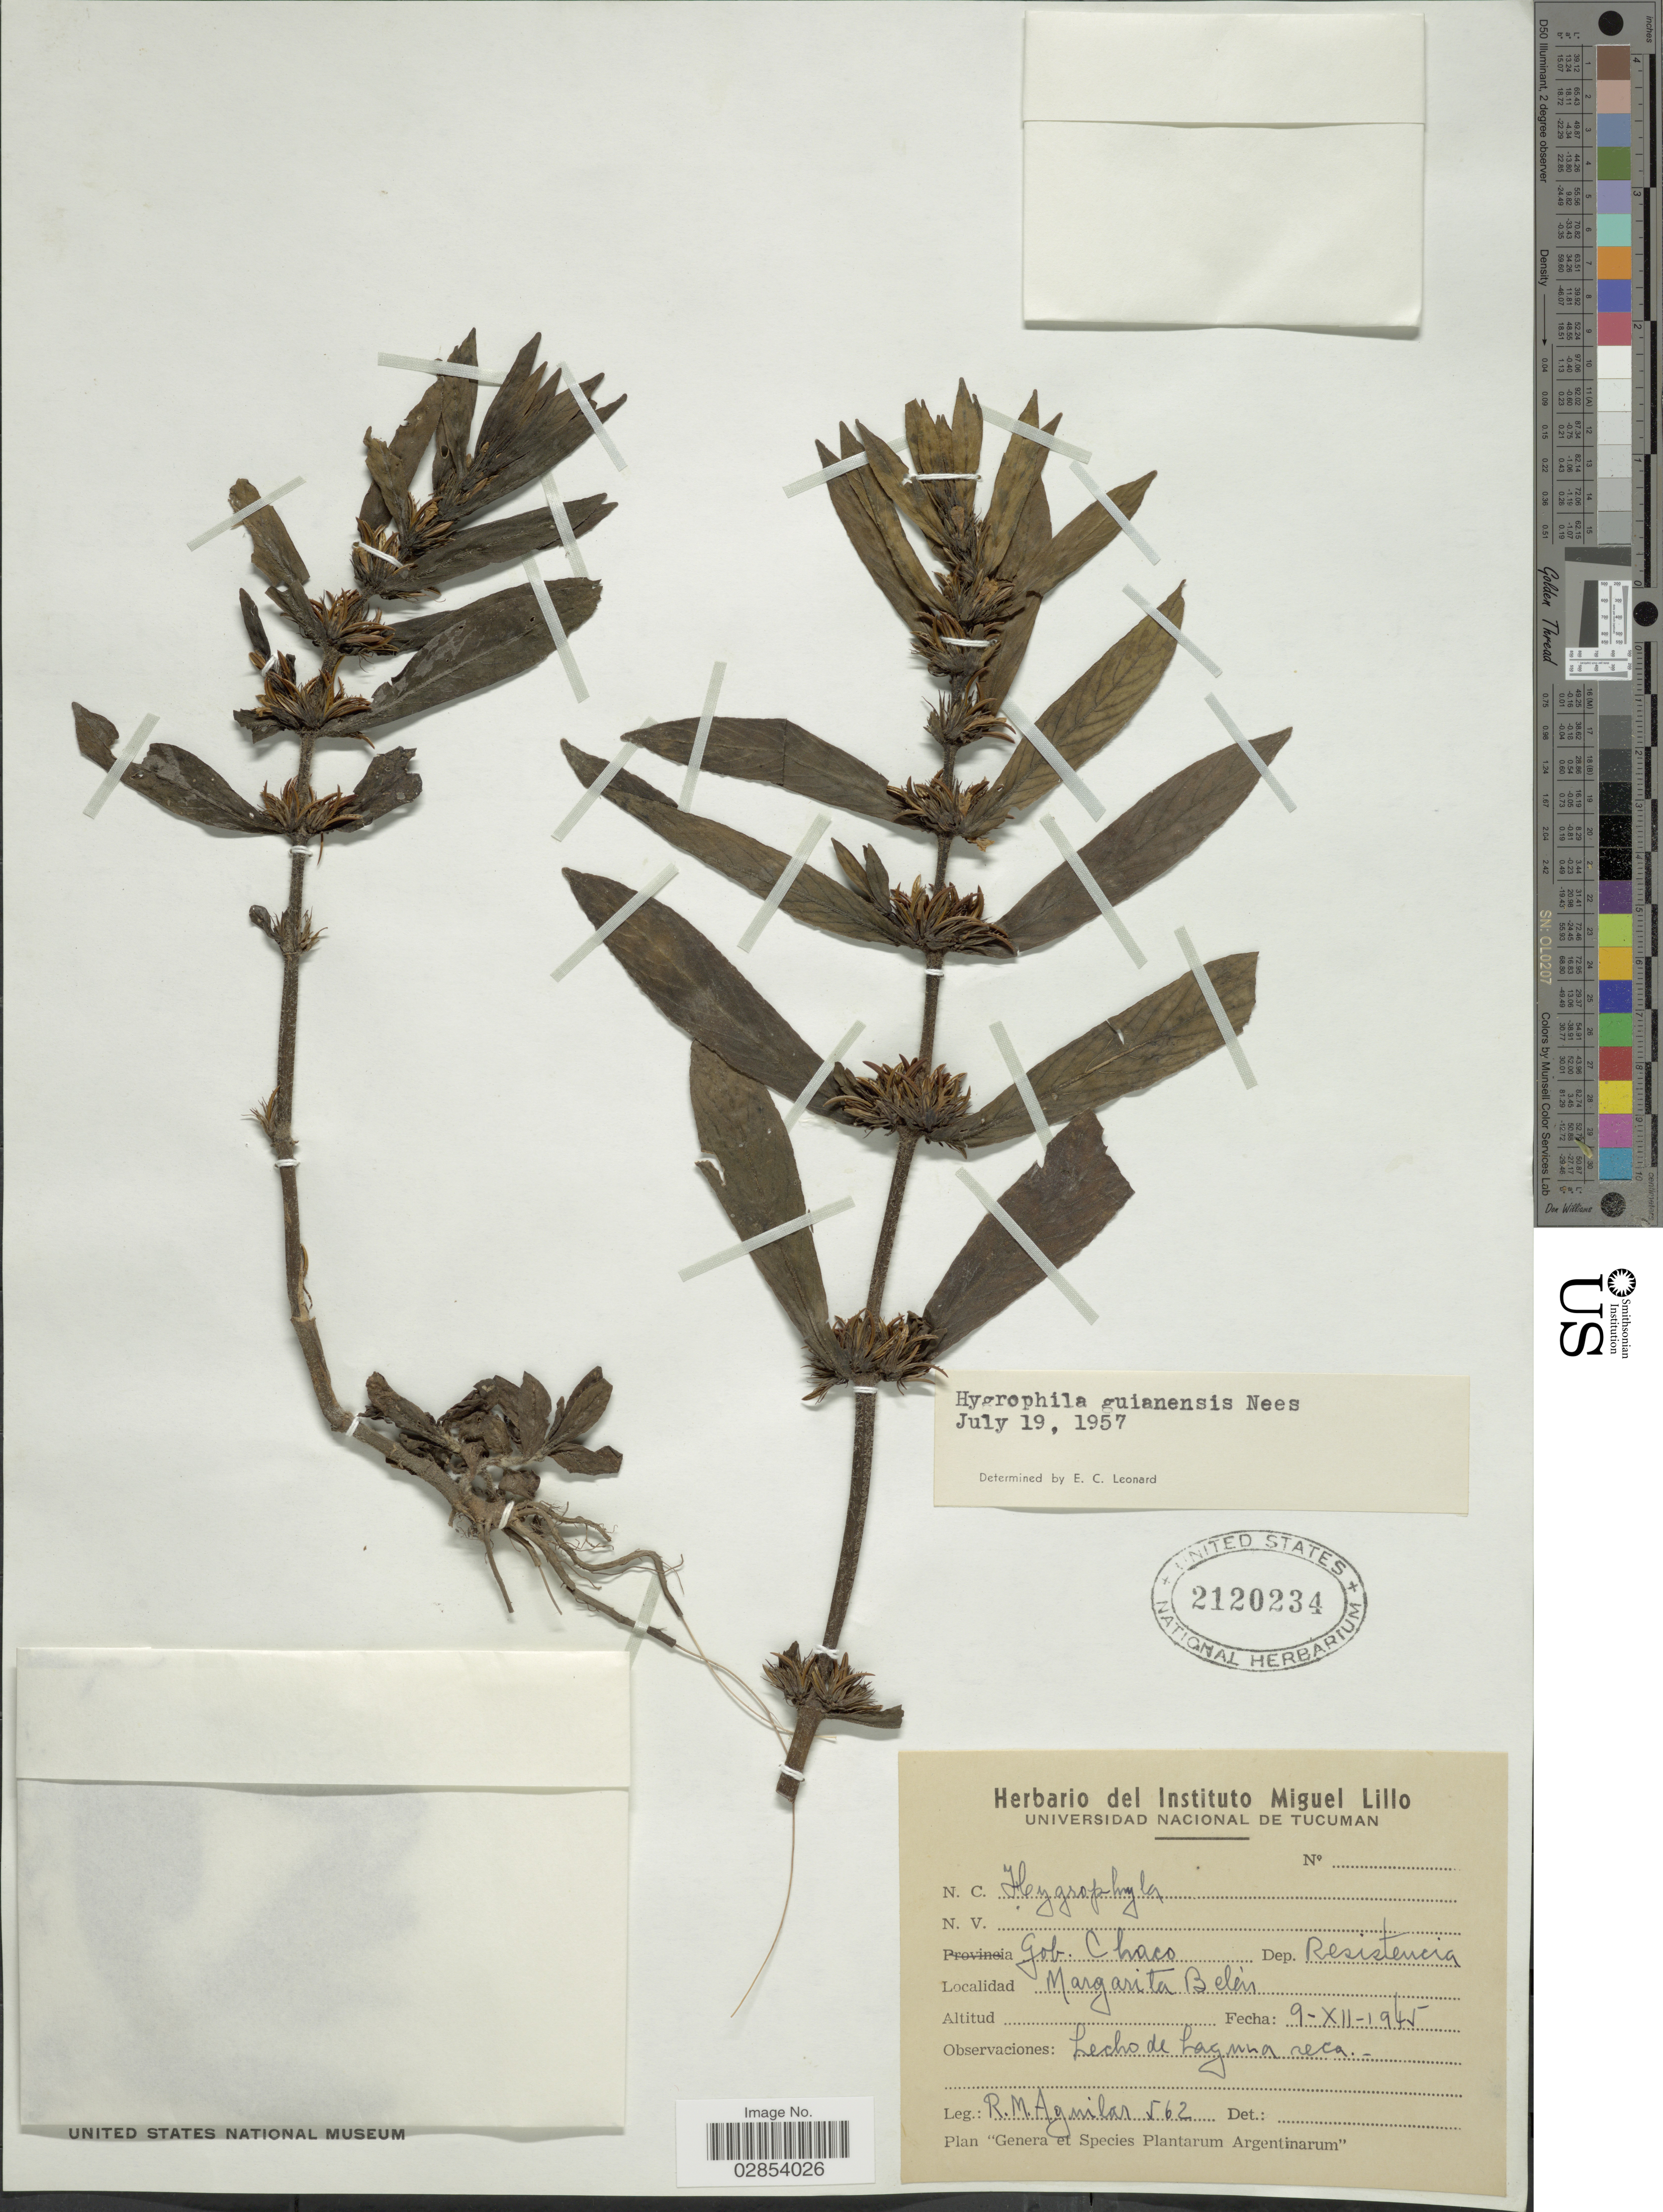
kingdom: Plantae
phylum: Tracheophyta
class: Magnoliopsida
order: Lamiales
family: Acanthaceae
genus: Hygrophila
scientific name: Hygrophila costata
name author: Nees & T. Nees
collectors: R. Aguilar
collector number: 562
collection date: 1945-12-09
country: Argentina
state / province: Chaco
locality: Gob. Chaco, Dep. Resistencia, Margarita Belén.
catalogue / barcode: US 2120234